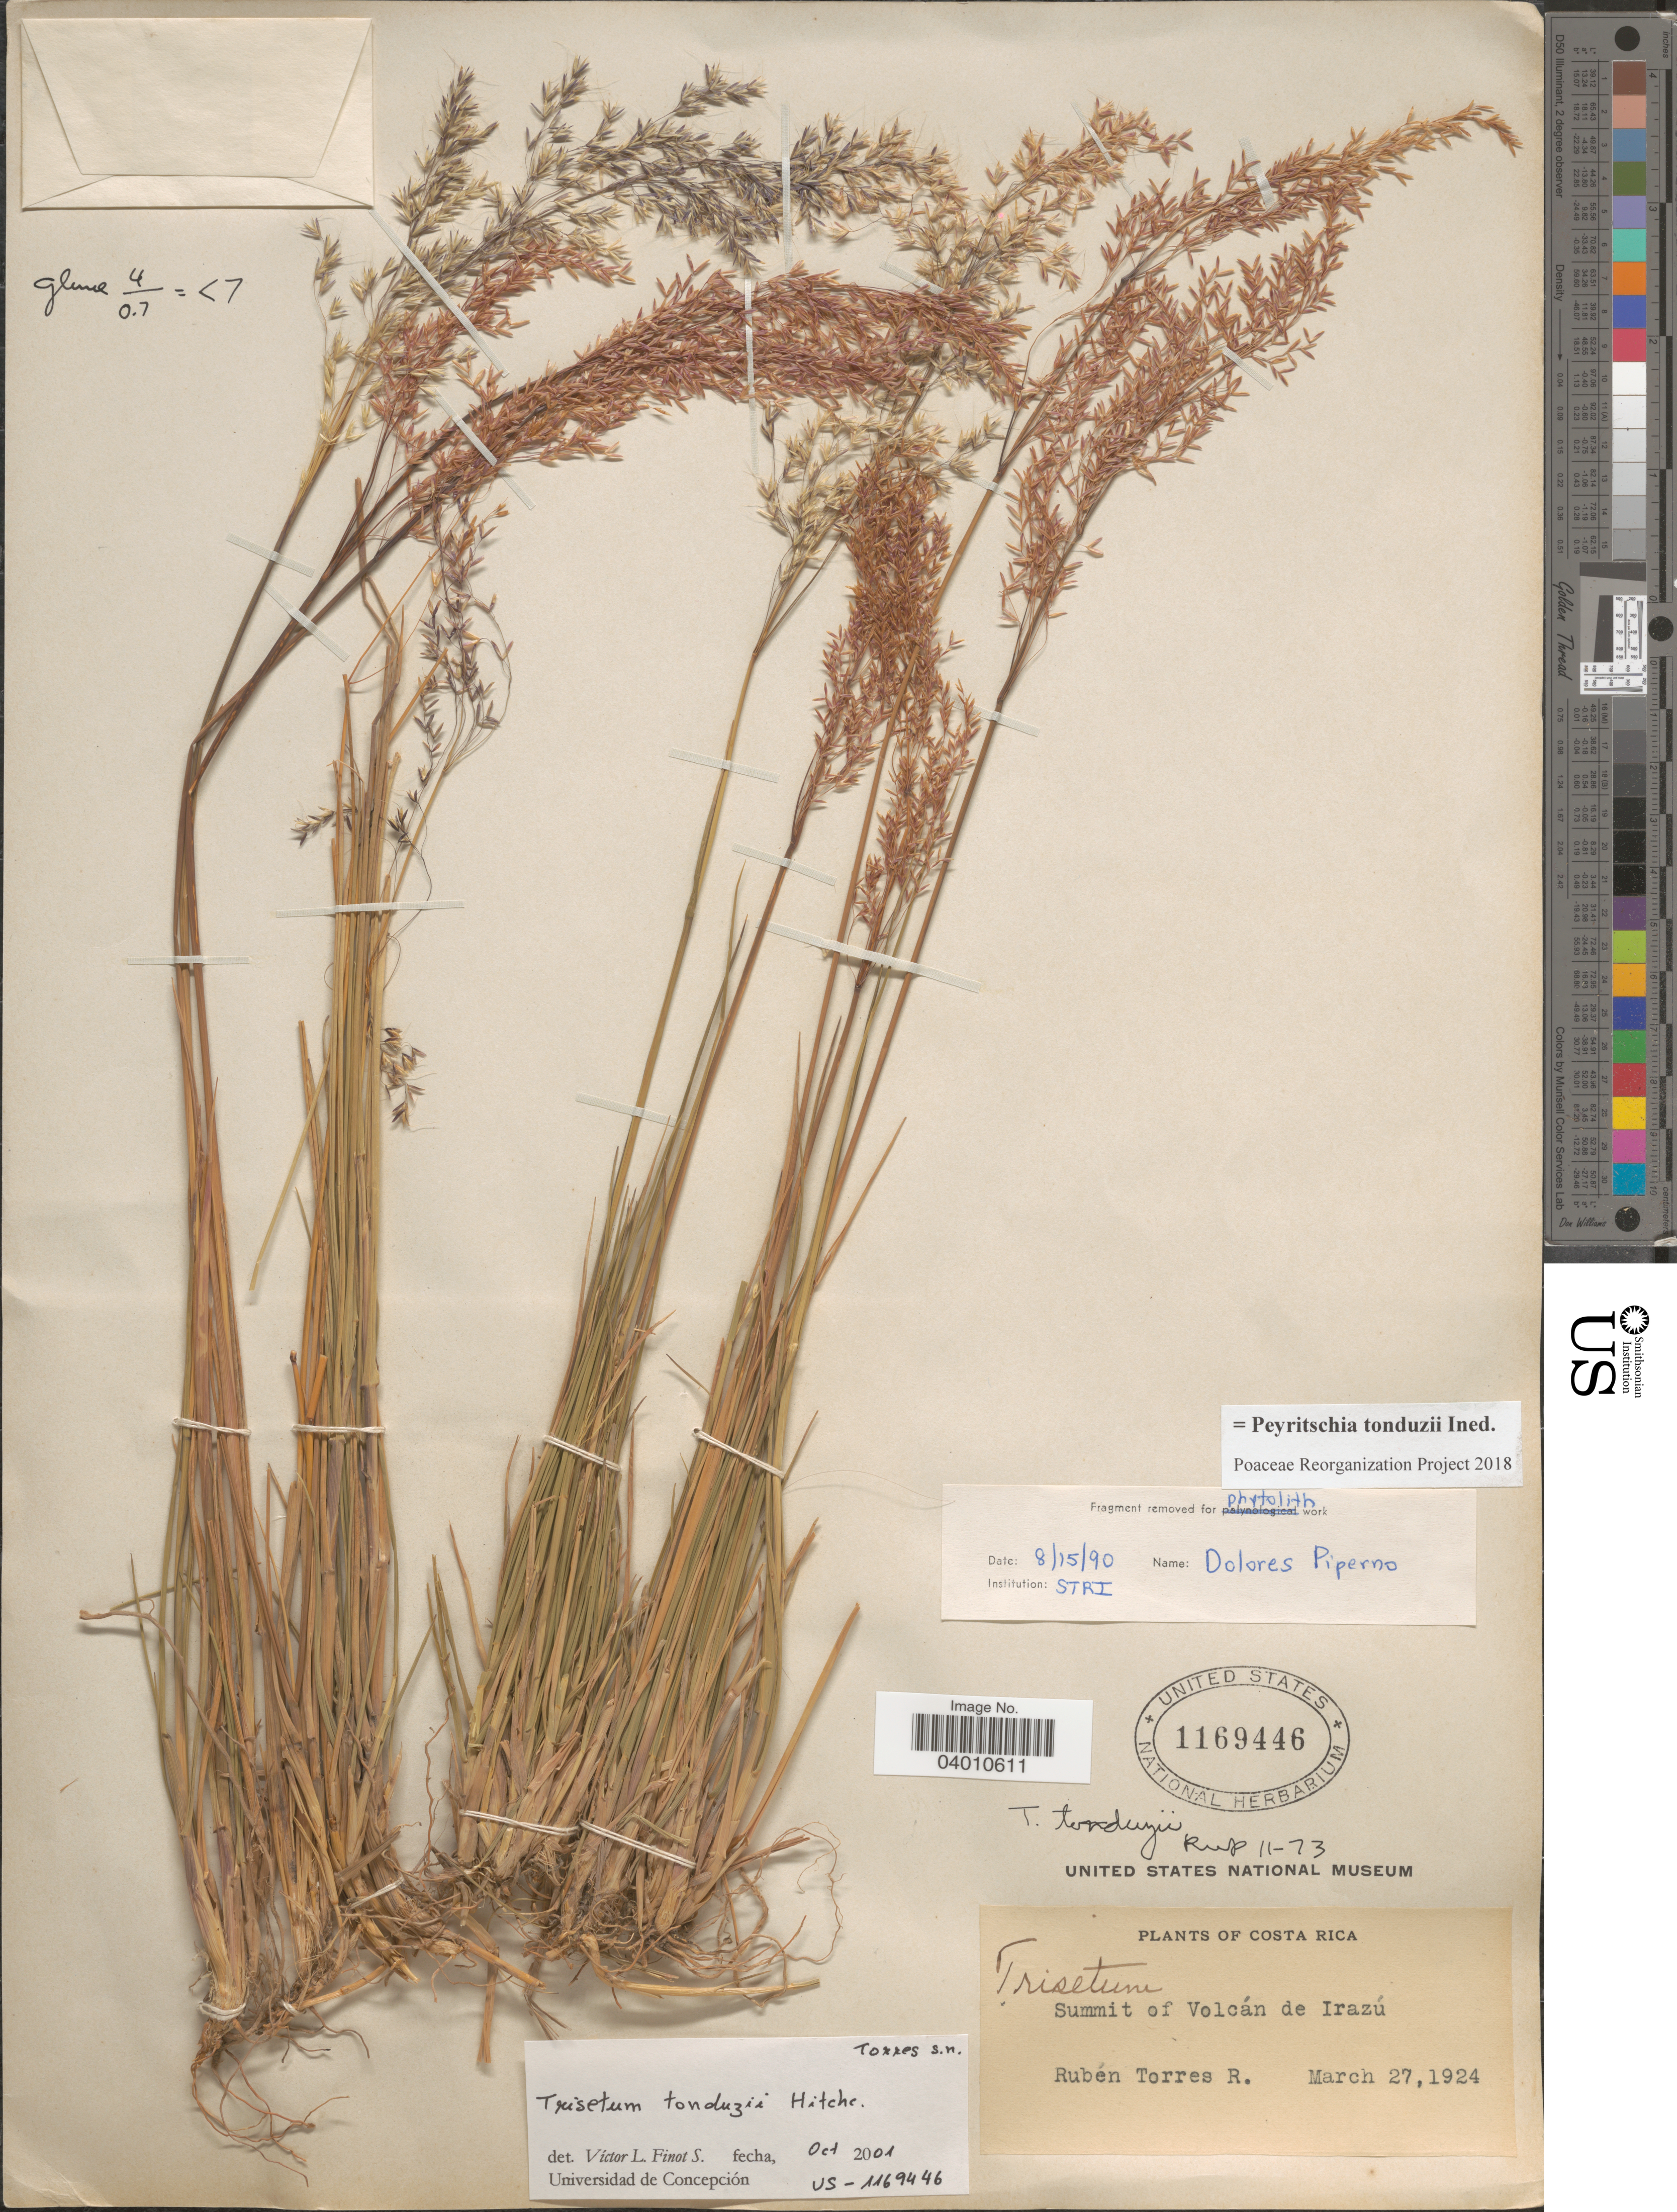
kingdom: Plantae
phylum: Tracheophyta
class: Liliopsida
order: Poales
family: Poaceae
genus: Peyritschia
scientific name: Peyritschia tonduzii ined.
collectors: R. Torres Rojas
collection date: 1924-03-27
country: Costa Rica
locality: Summit of Volcán de Irazú.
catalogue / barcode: US 1169446